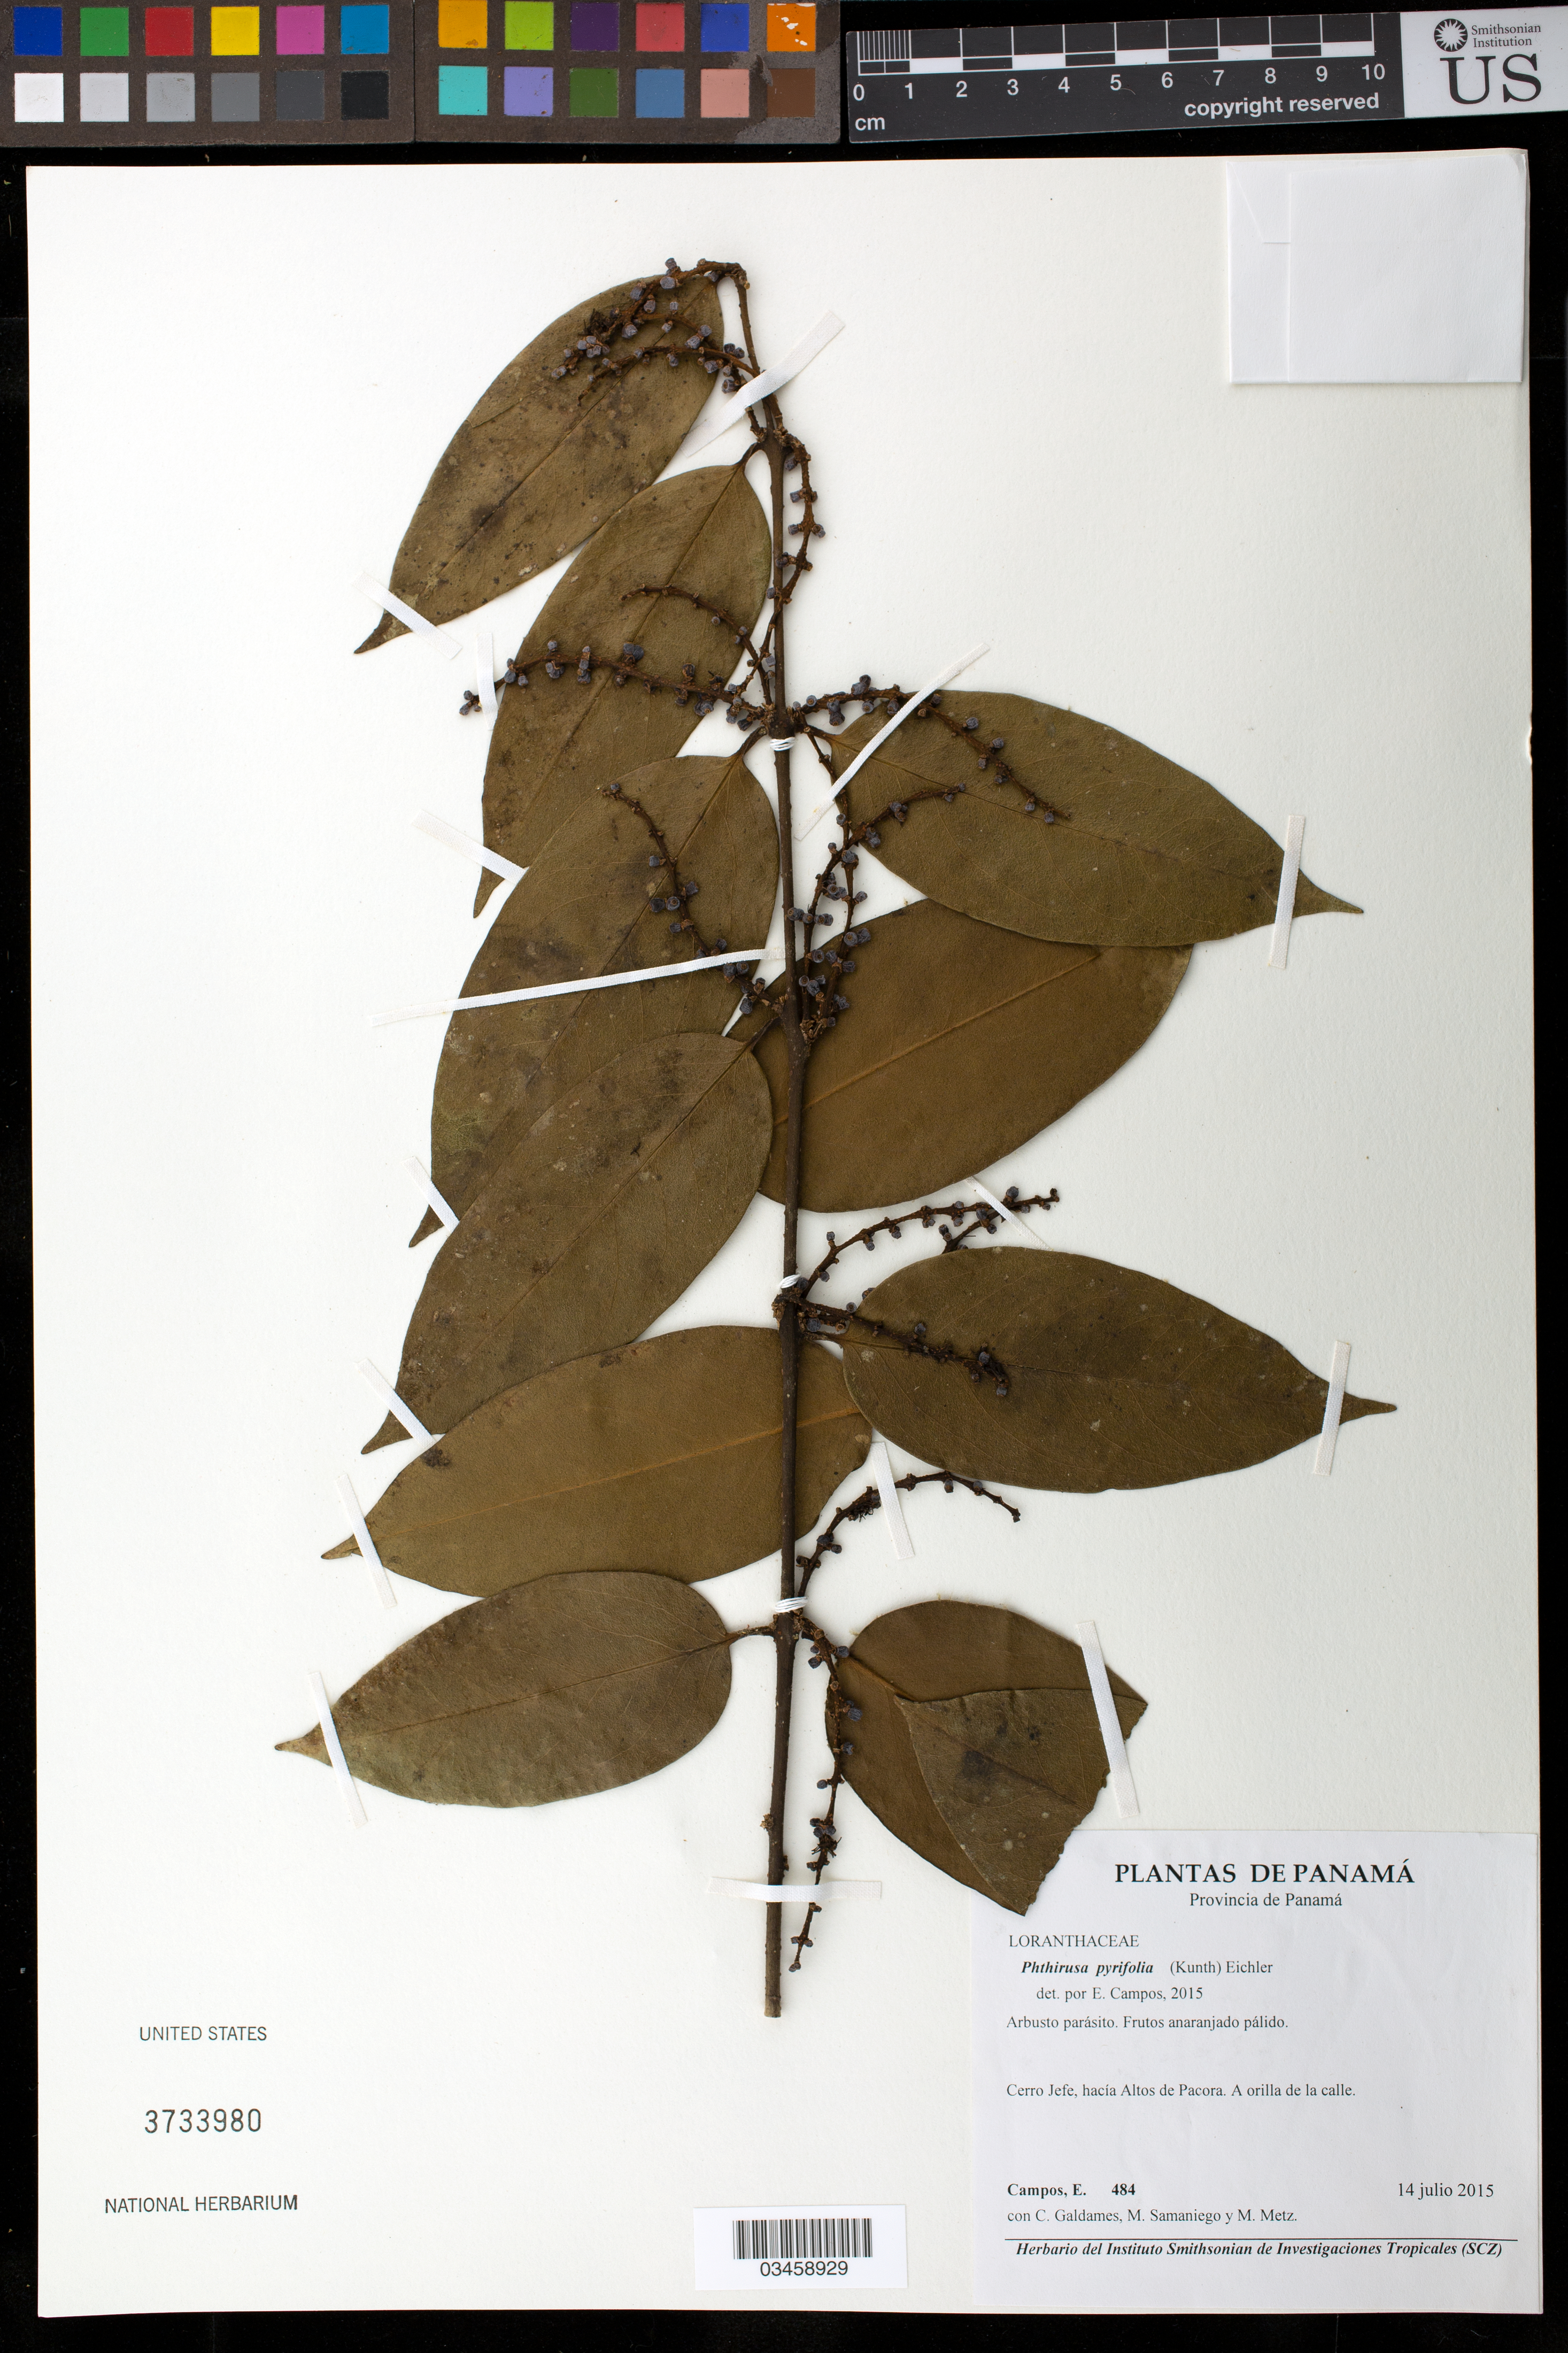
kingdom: Plantae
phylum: Tracheophyta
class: Magnoliopsida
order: Santalales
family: Loranthaceae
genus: Phthirusa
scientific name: Phthirusa pyrifolia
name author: (Kunth) Eichler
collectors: E. Campos, C. Galdames, M. Samaniego & M. Metz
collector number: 484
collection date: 2015-07-14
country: Panama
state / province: Panamá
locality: Cerro Jefe, hacia Altos de Pacora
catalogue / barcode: US 3733980